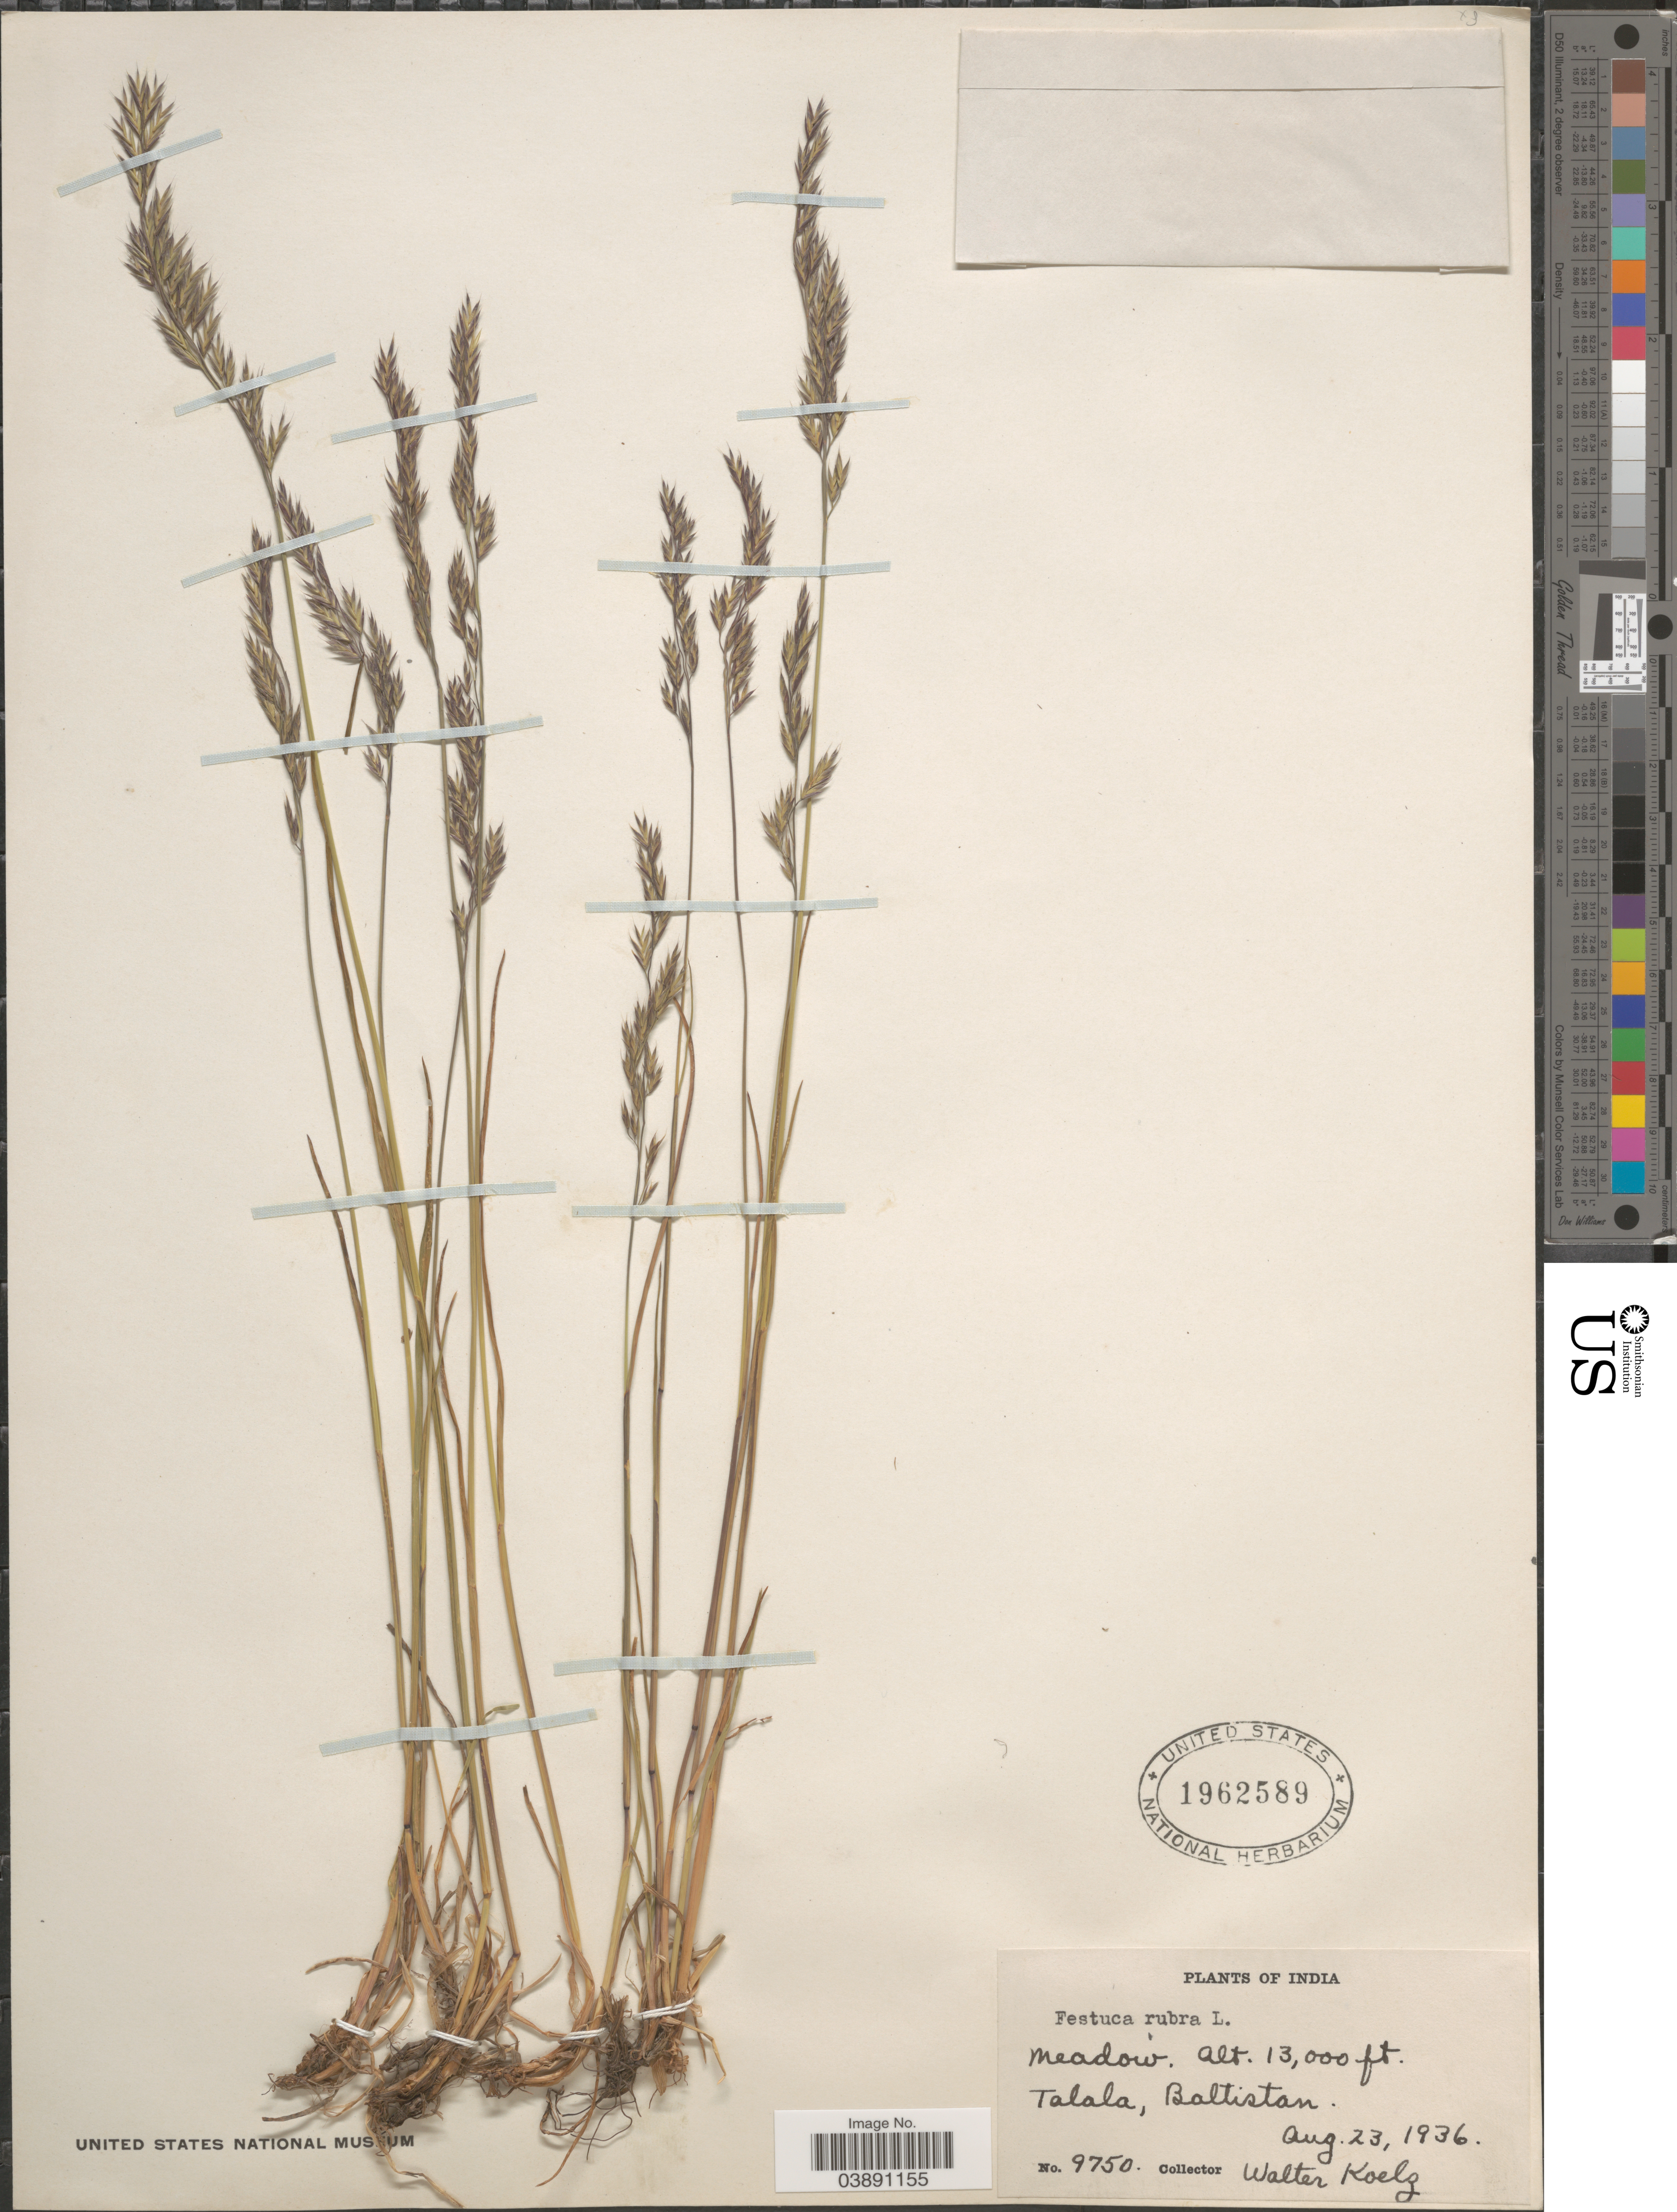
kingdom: Plantae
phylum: Tracheophyta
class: Liliopsida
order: Poales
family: Poaceae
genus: Festuca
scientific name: Festuca rubra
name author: L.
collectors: W. N. Koelz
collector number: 9750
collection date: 1936-08-23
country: Pakistan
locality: Talala, Baltistan.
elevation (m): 3962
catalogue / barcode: US 1962589